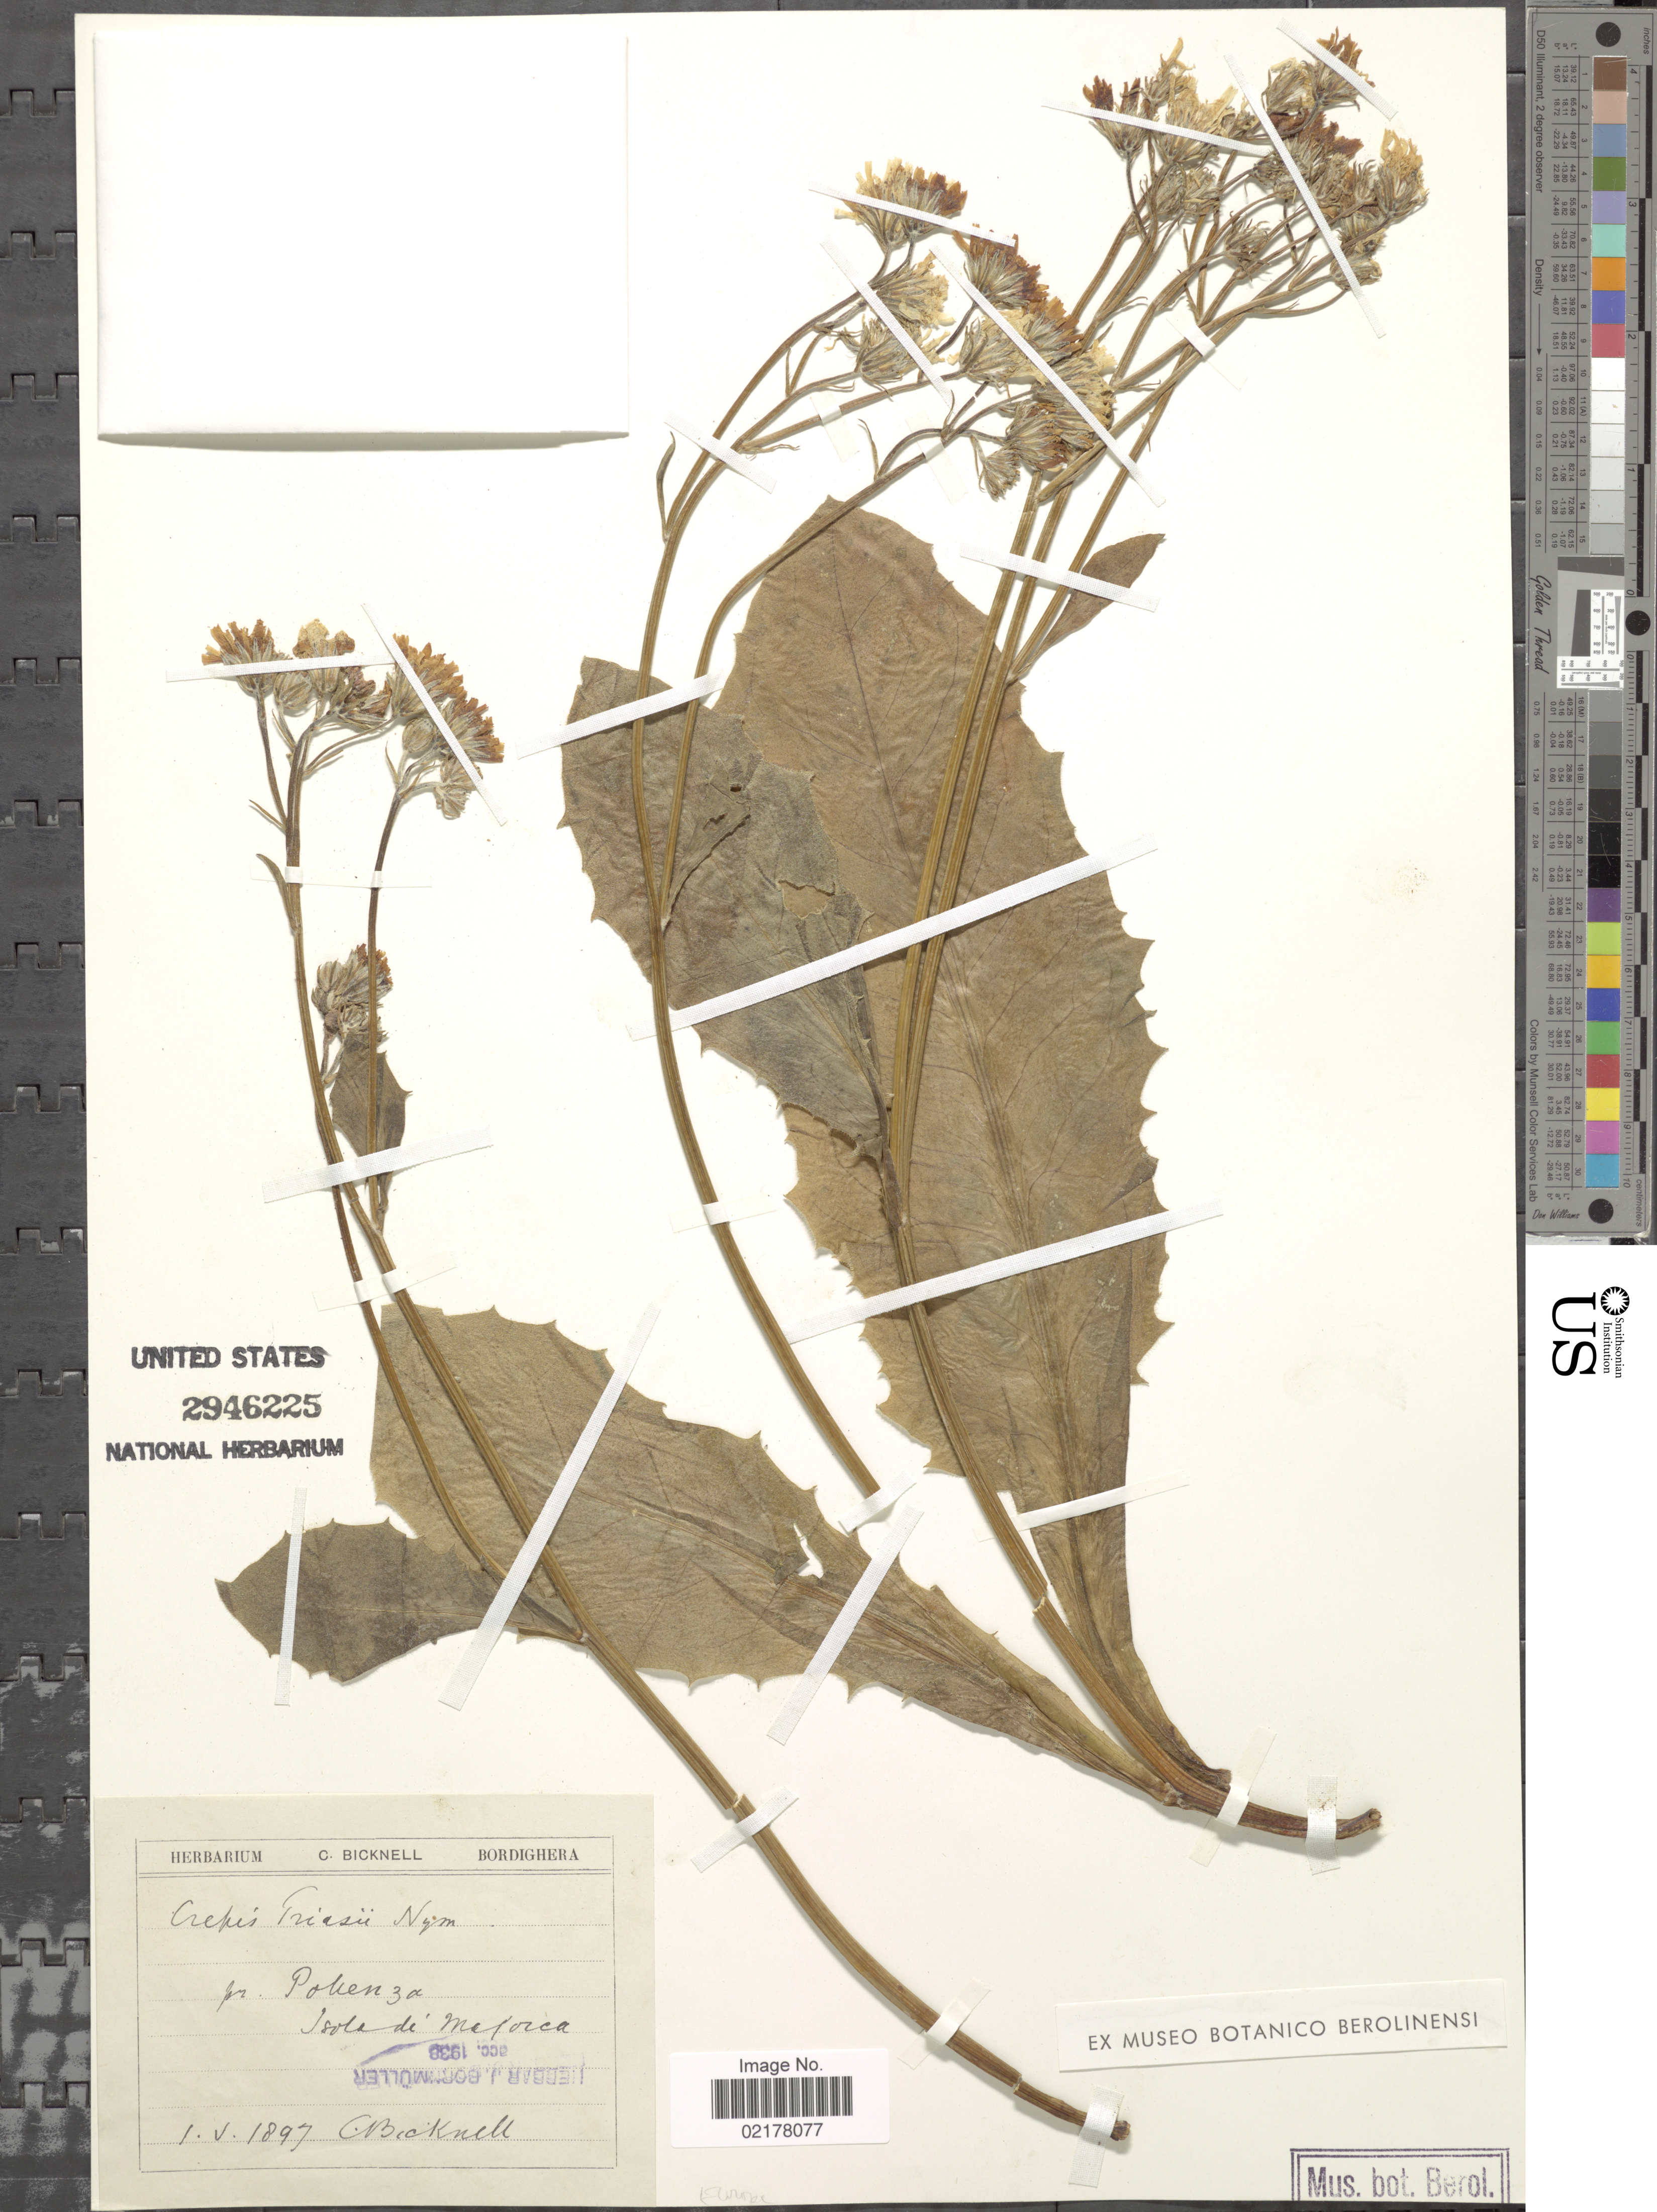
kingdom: Plantae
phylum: Tracheophyta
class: Magnoliopsida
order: Asterales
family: Asteraceae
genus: Crepis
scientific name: Crepis triasii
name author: (Cambess.) Nyman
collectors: C. Bicknell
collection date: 1897-05-01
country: Spain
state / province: Islas Baleares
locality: Pr. Pollença Isole de Malorca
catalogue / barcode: US 2946225